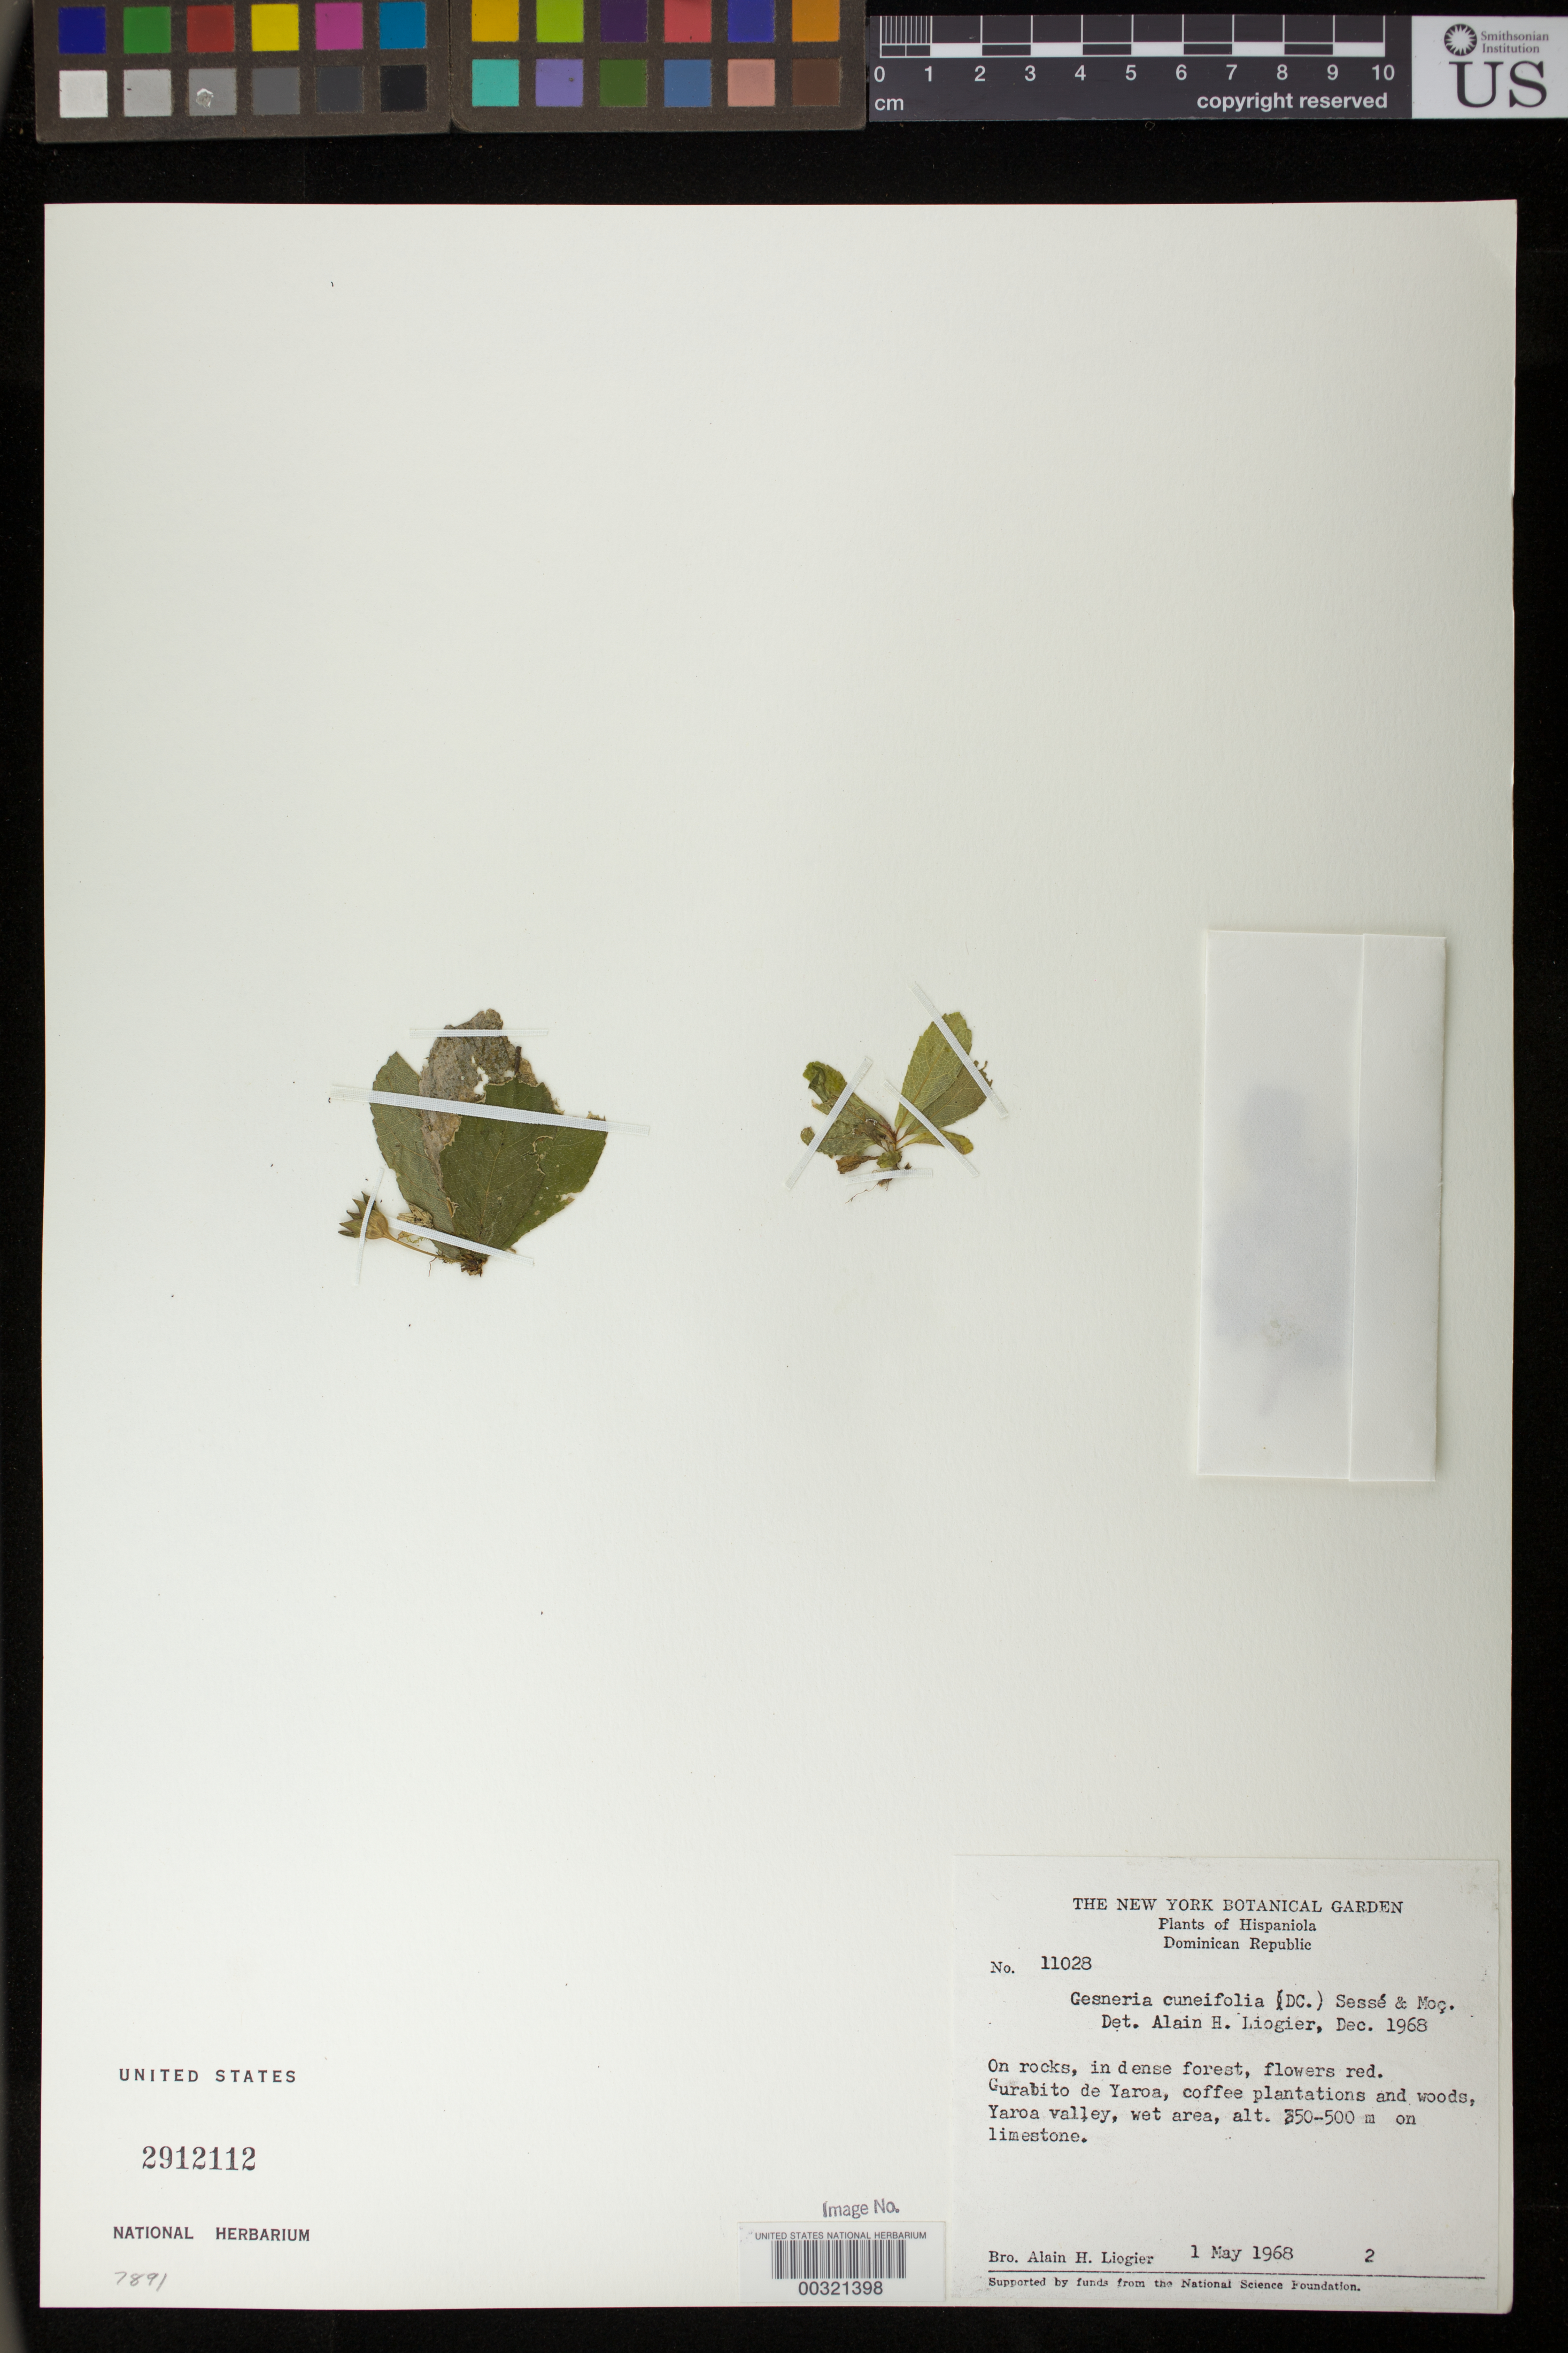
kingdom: Plantae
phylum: Tracheophyta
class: Magnoliopsida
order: Lamiales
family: Gesneriaceae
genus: Gesneria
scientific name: Gesneria reticulata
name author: (Griseb.) Urb.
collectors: A. H. Liogier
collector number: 11028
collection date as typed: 01 May 1968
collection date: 1968-05-01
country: Dominican Republic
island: Hispaniola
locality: Gurabito de Yaroa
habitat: Coffee plantations and woods, wet area; on rocks in dense forest, on limestone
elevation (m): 350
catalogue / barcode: US 2912112